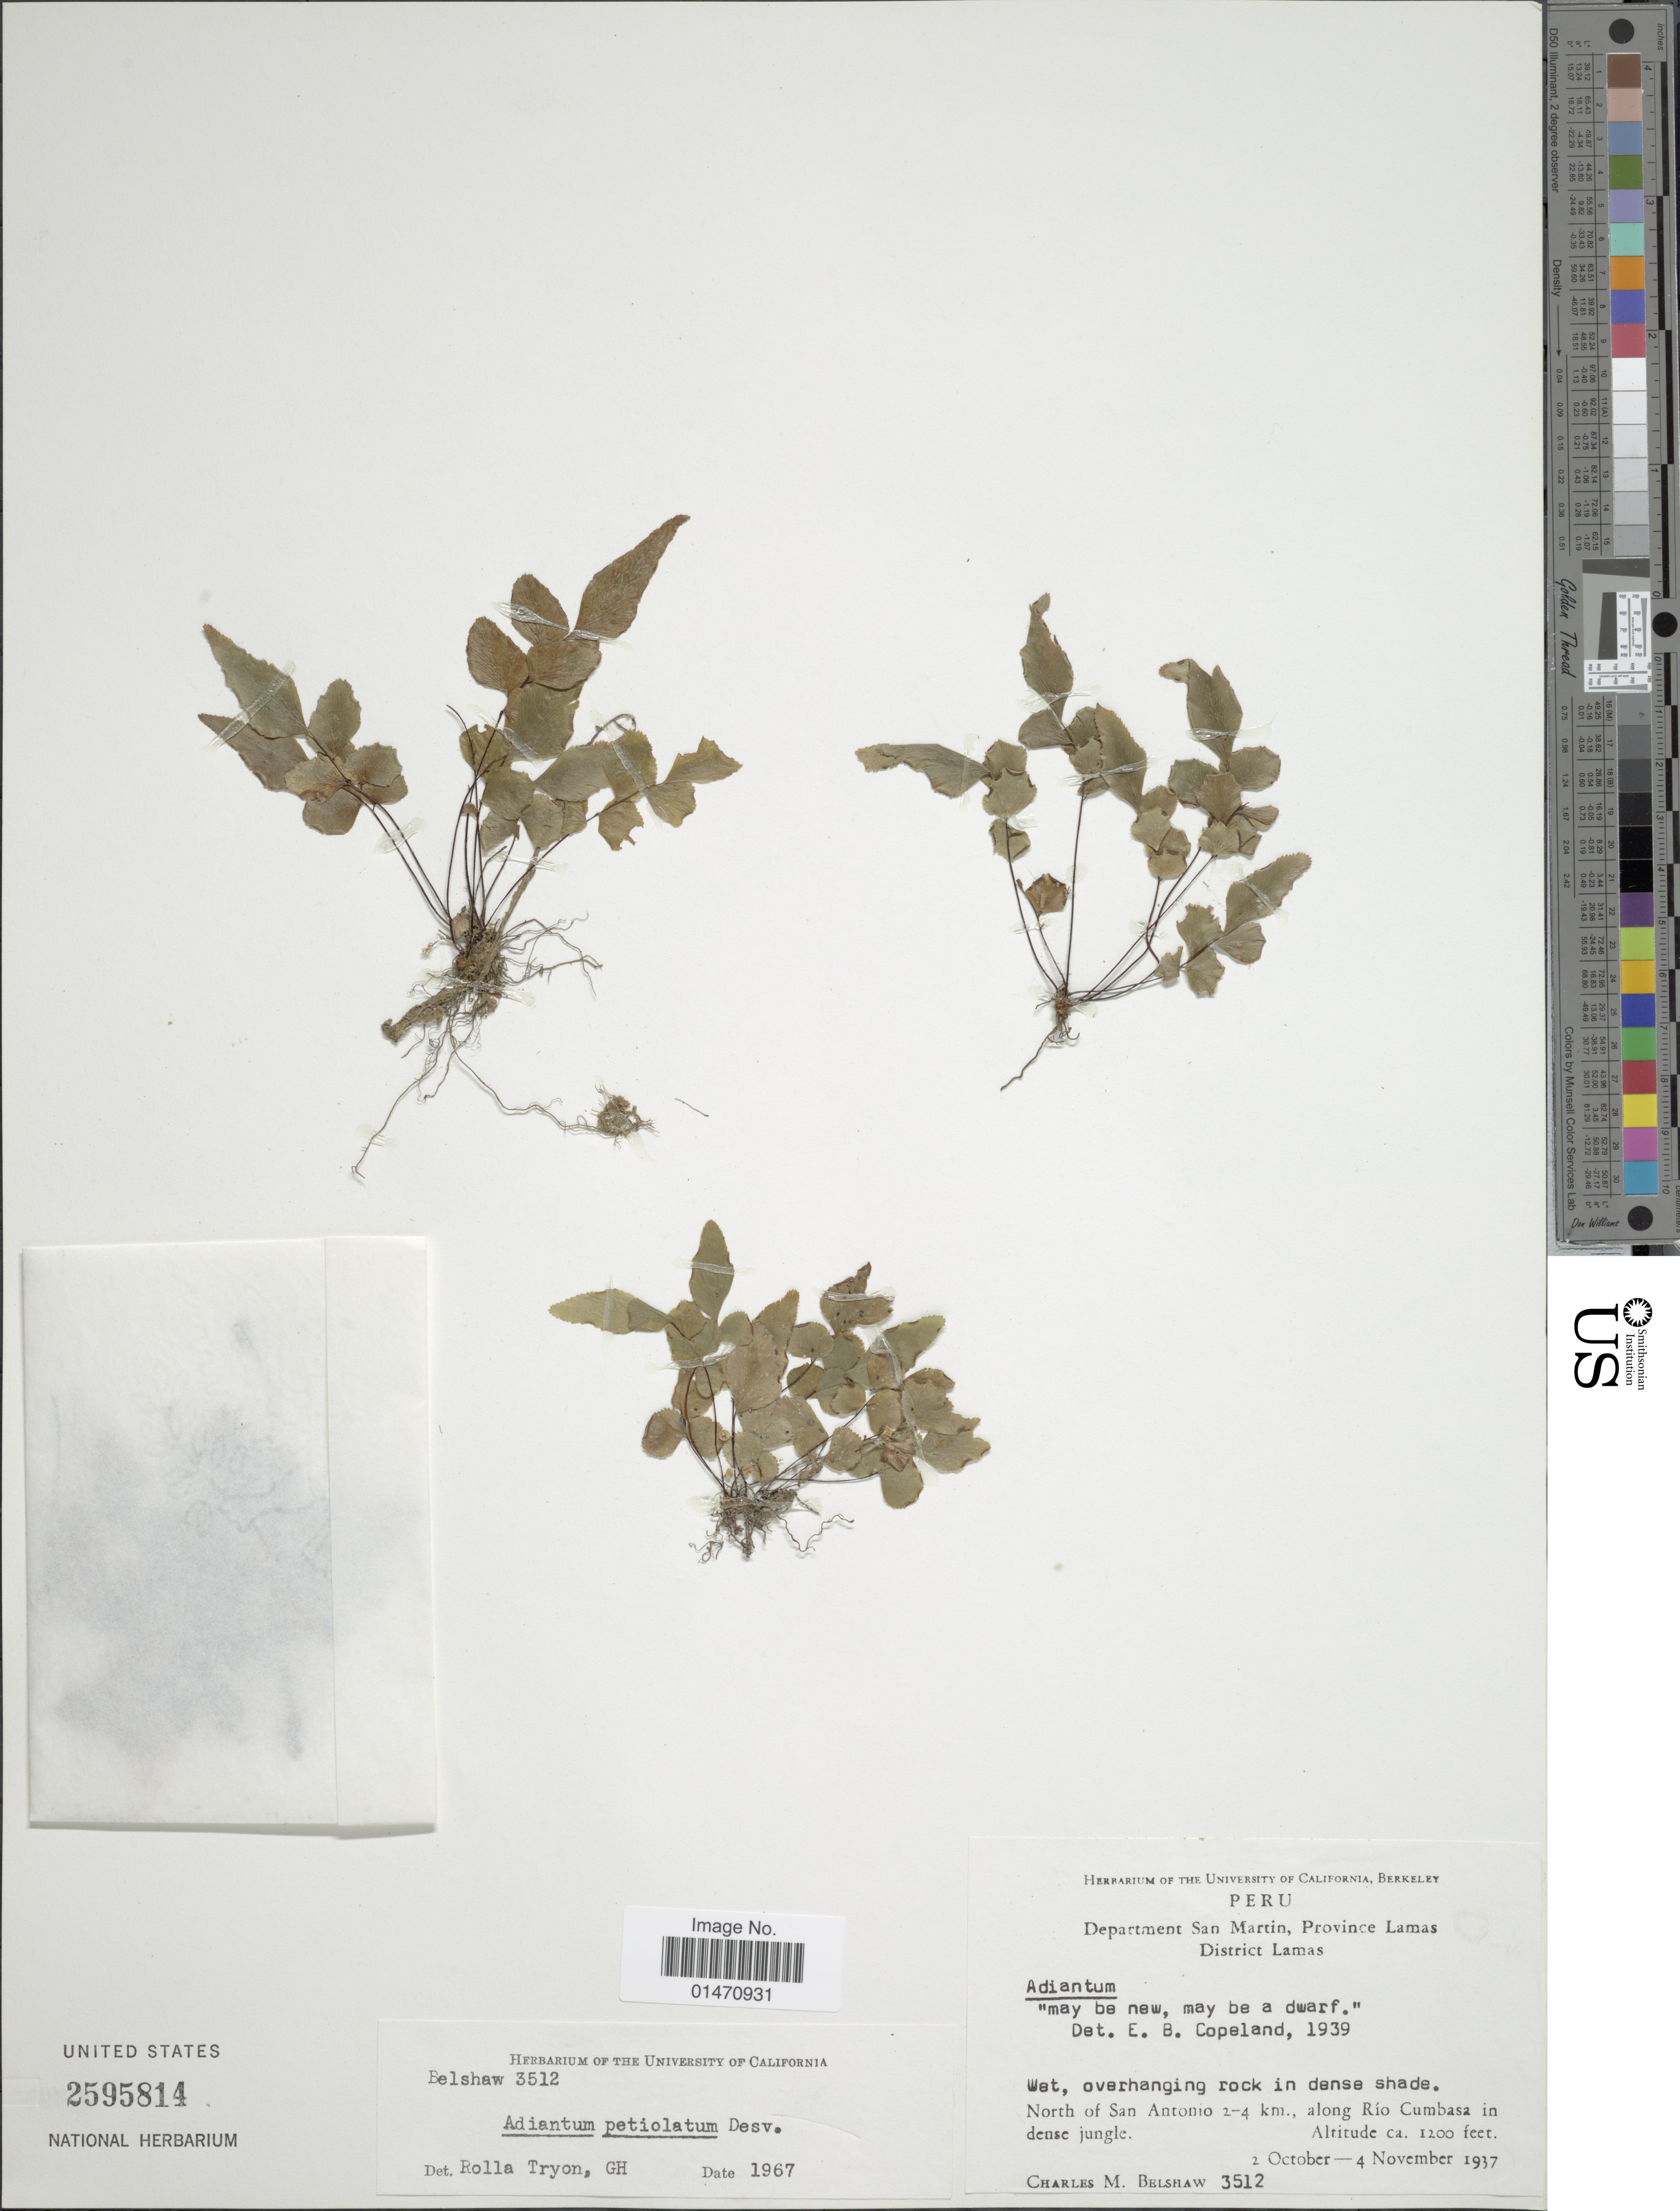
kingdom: Plantae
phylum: Tracheophyta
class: Polypodiopsida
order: Polypodiales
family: Pteridaceae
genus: Adiantum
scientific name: Adiantum petiolatum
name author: Desv.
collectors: C. Shaw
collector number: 3512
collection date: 1937-10-02/1937-11-04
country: Peru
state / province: San Martín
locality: Department San Martin, Province Lamas, District Lamas, wet overhanging rock in dense shade, North of San Antonio 2-4km along Rio Cumbasa in dense jungle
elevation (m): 366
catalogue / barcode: US 2595814